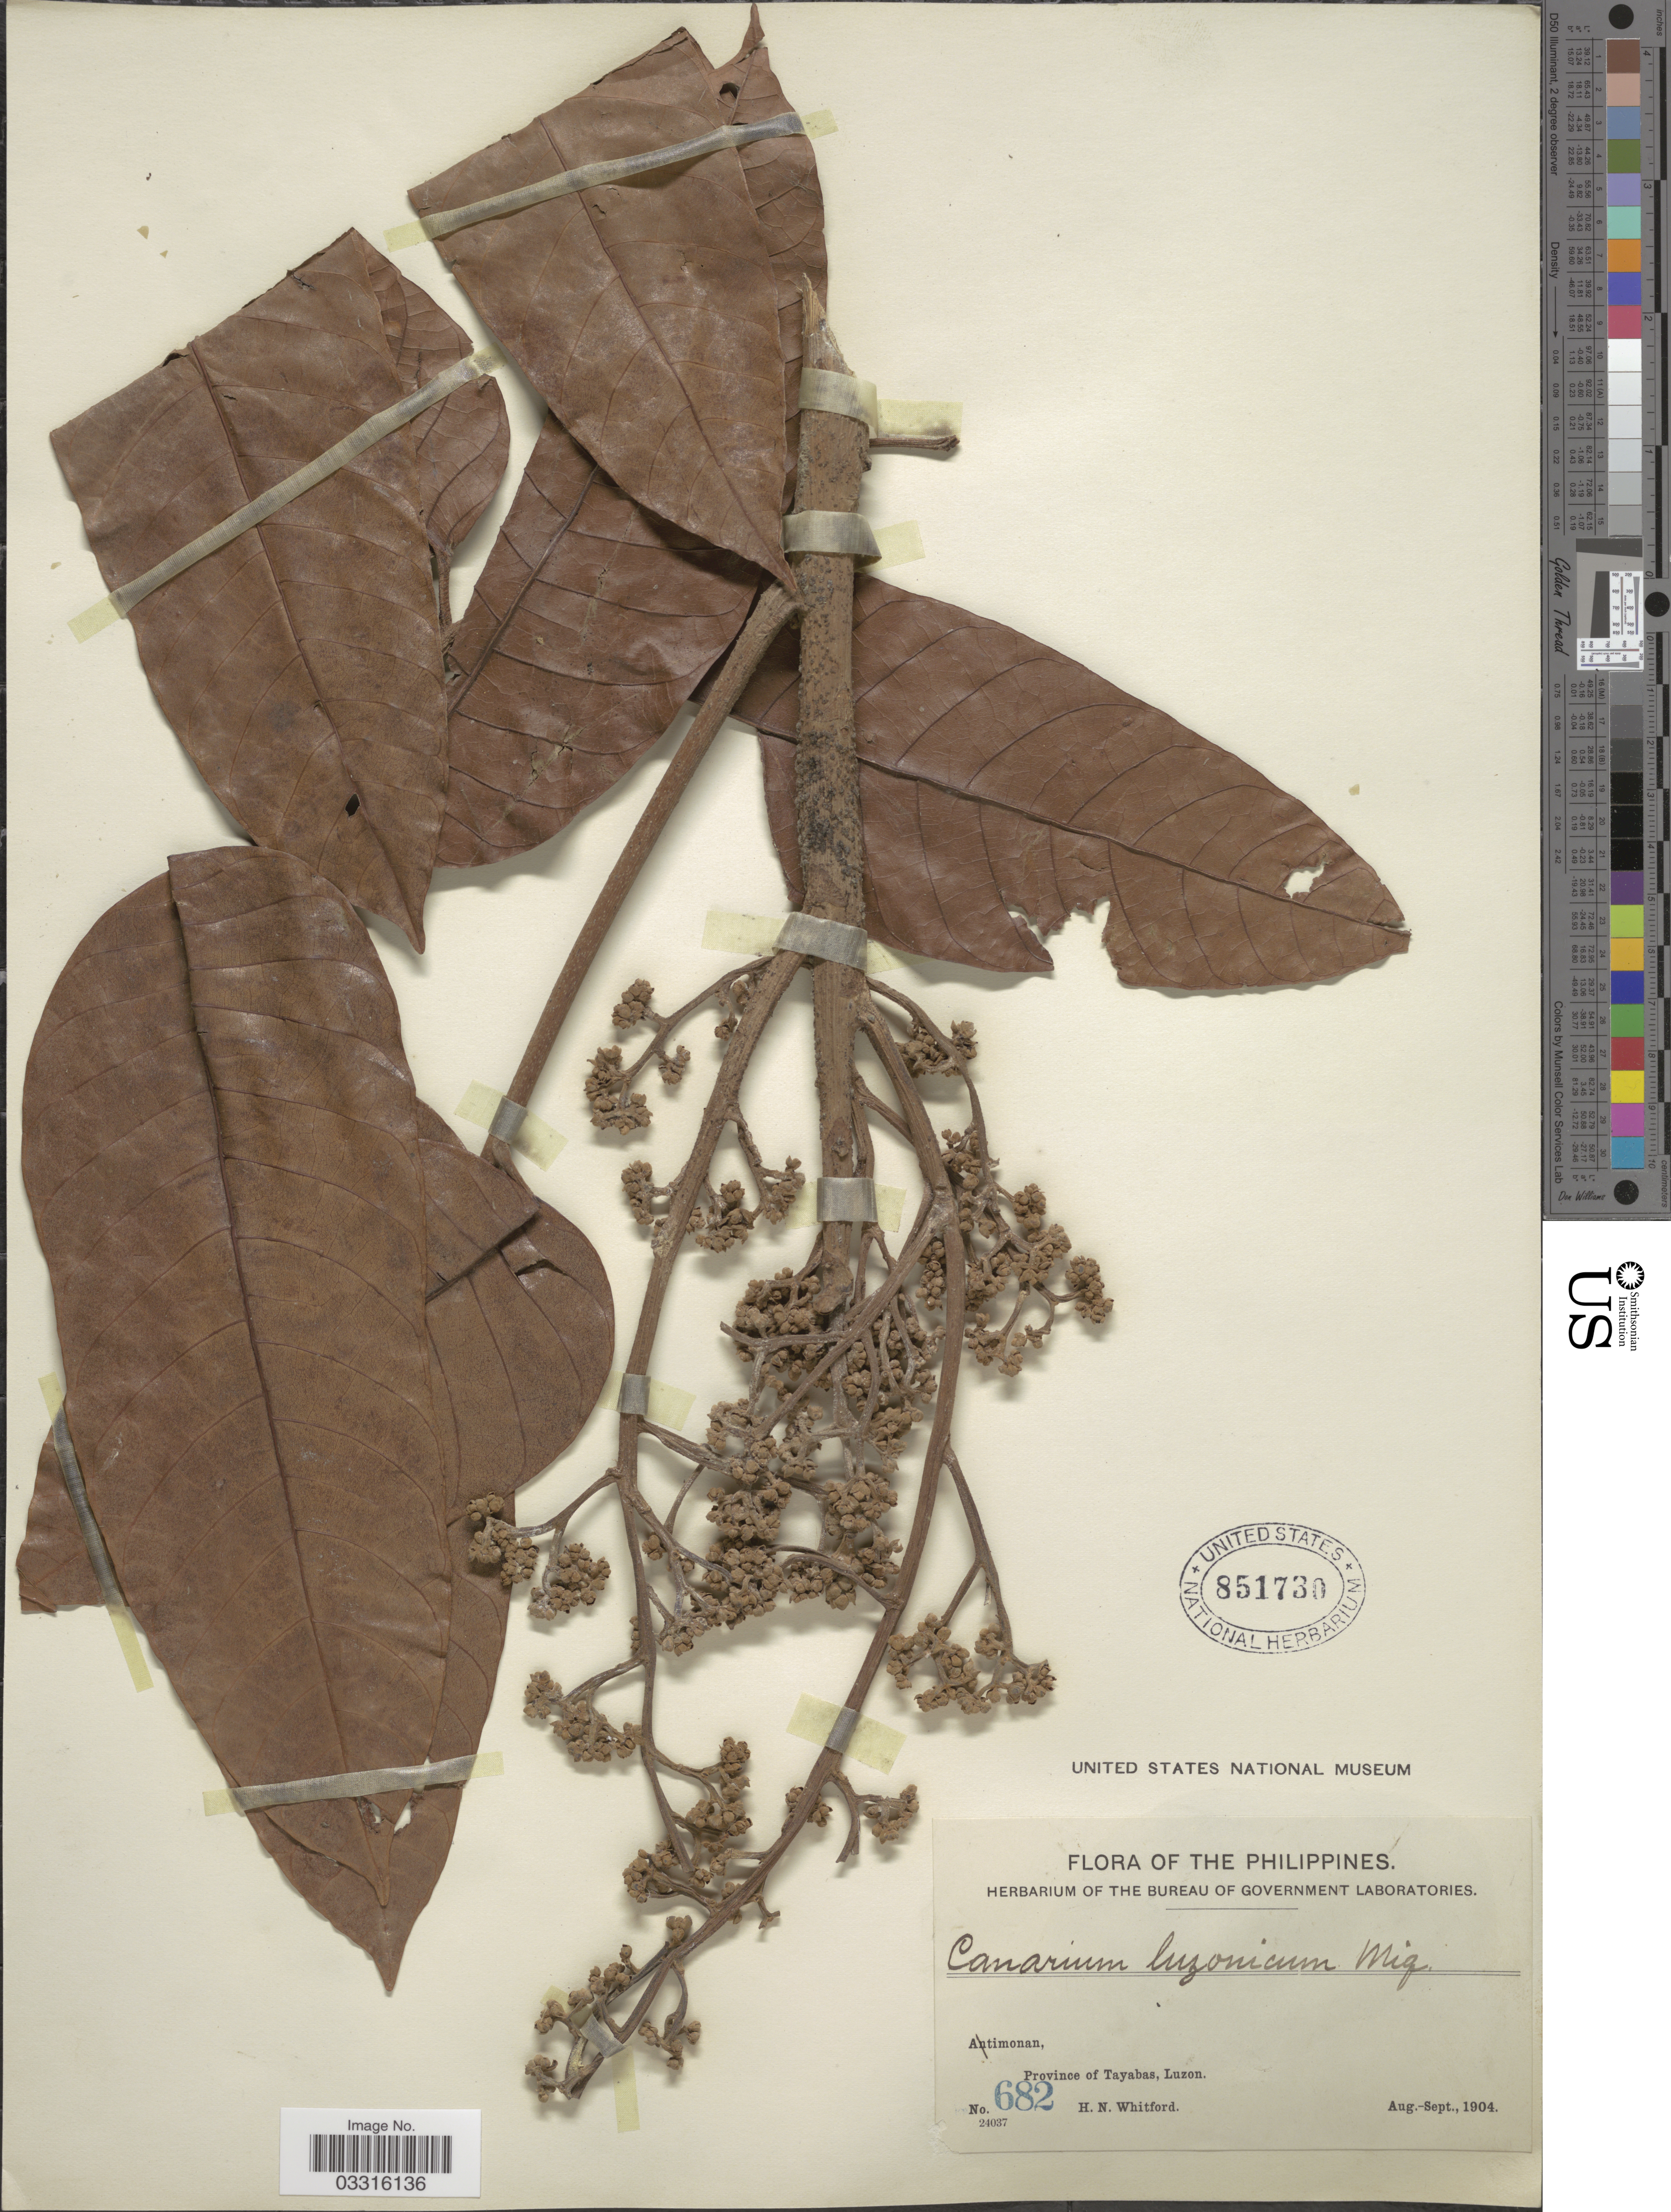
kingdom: Plantae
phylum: Tracheophyta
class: Magnoliopsida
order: Sapindales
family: Burseraceae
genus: Canarium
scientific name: Canarium luzonicum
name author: (Blume) A. Gray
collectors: H. N. Whitford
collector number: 682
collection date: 1904-08/1904-09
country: Philippines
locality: Atimonan, Province of Tayabas, Luzon.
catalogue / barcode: US 851730